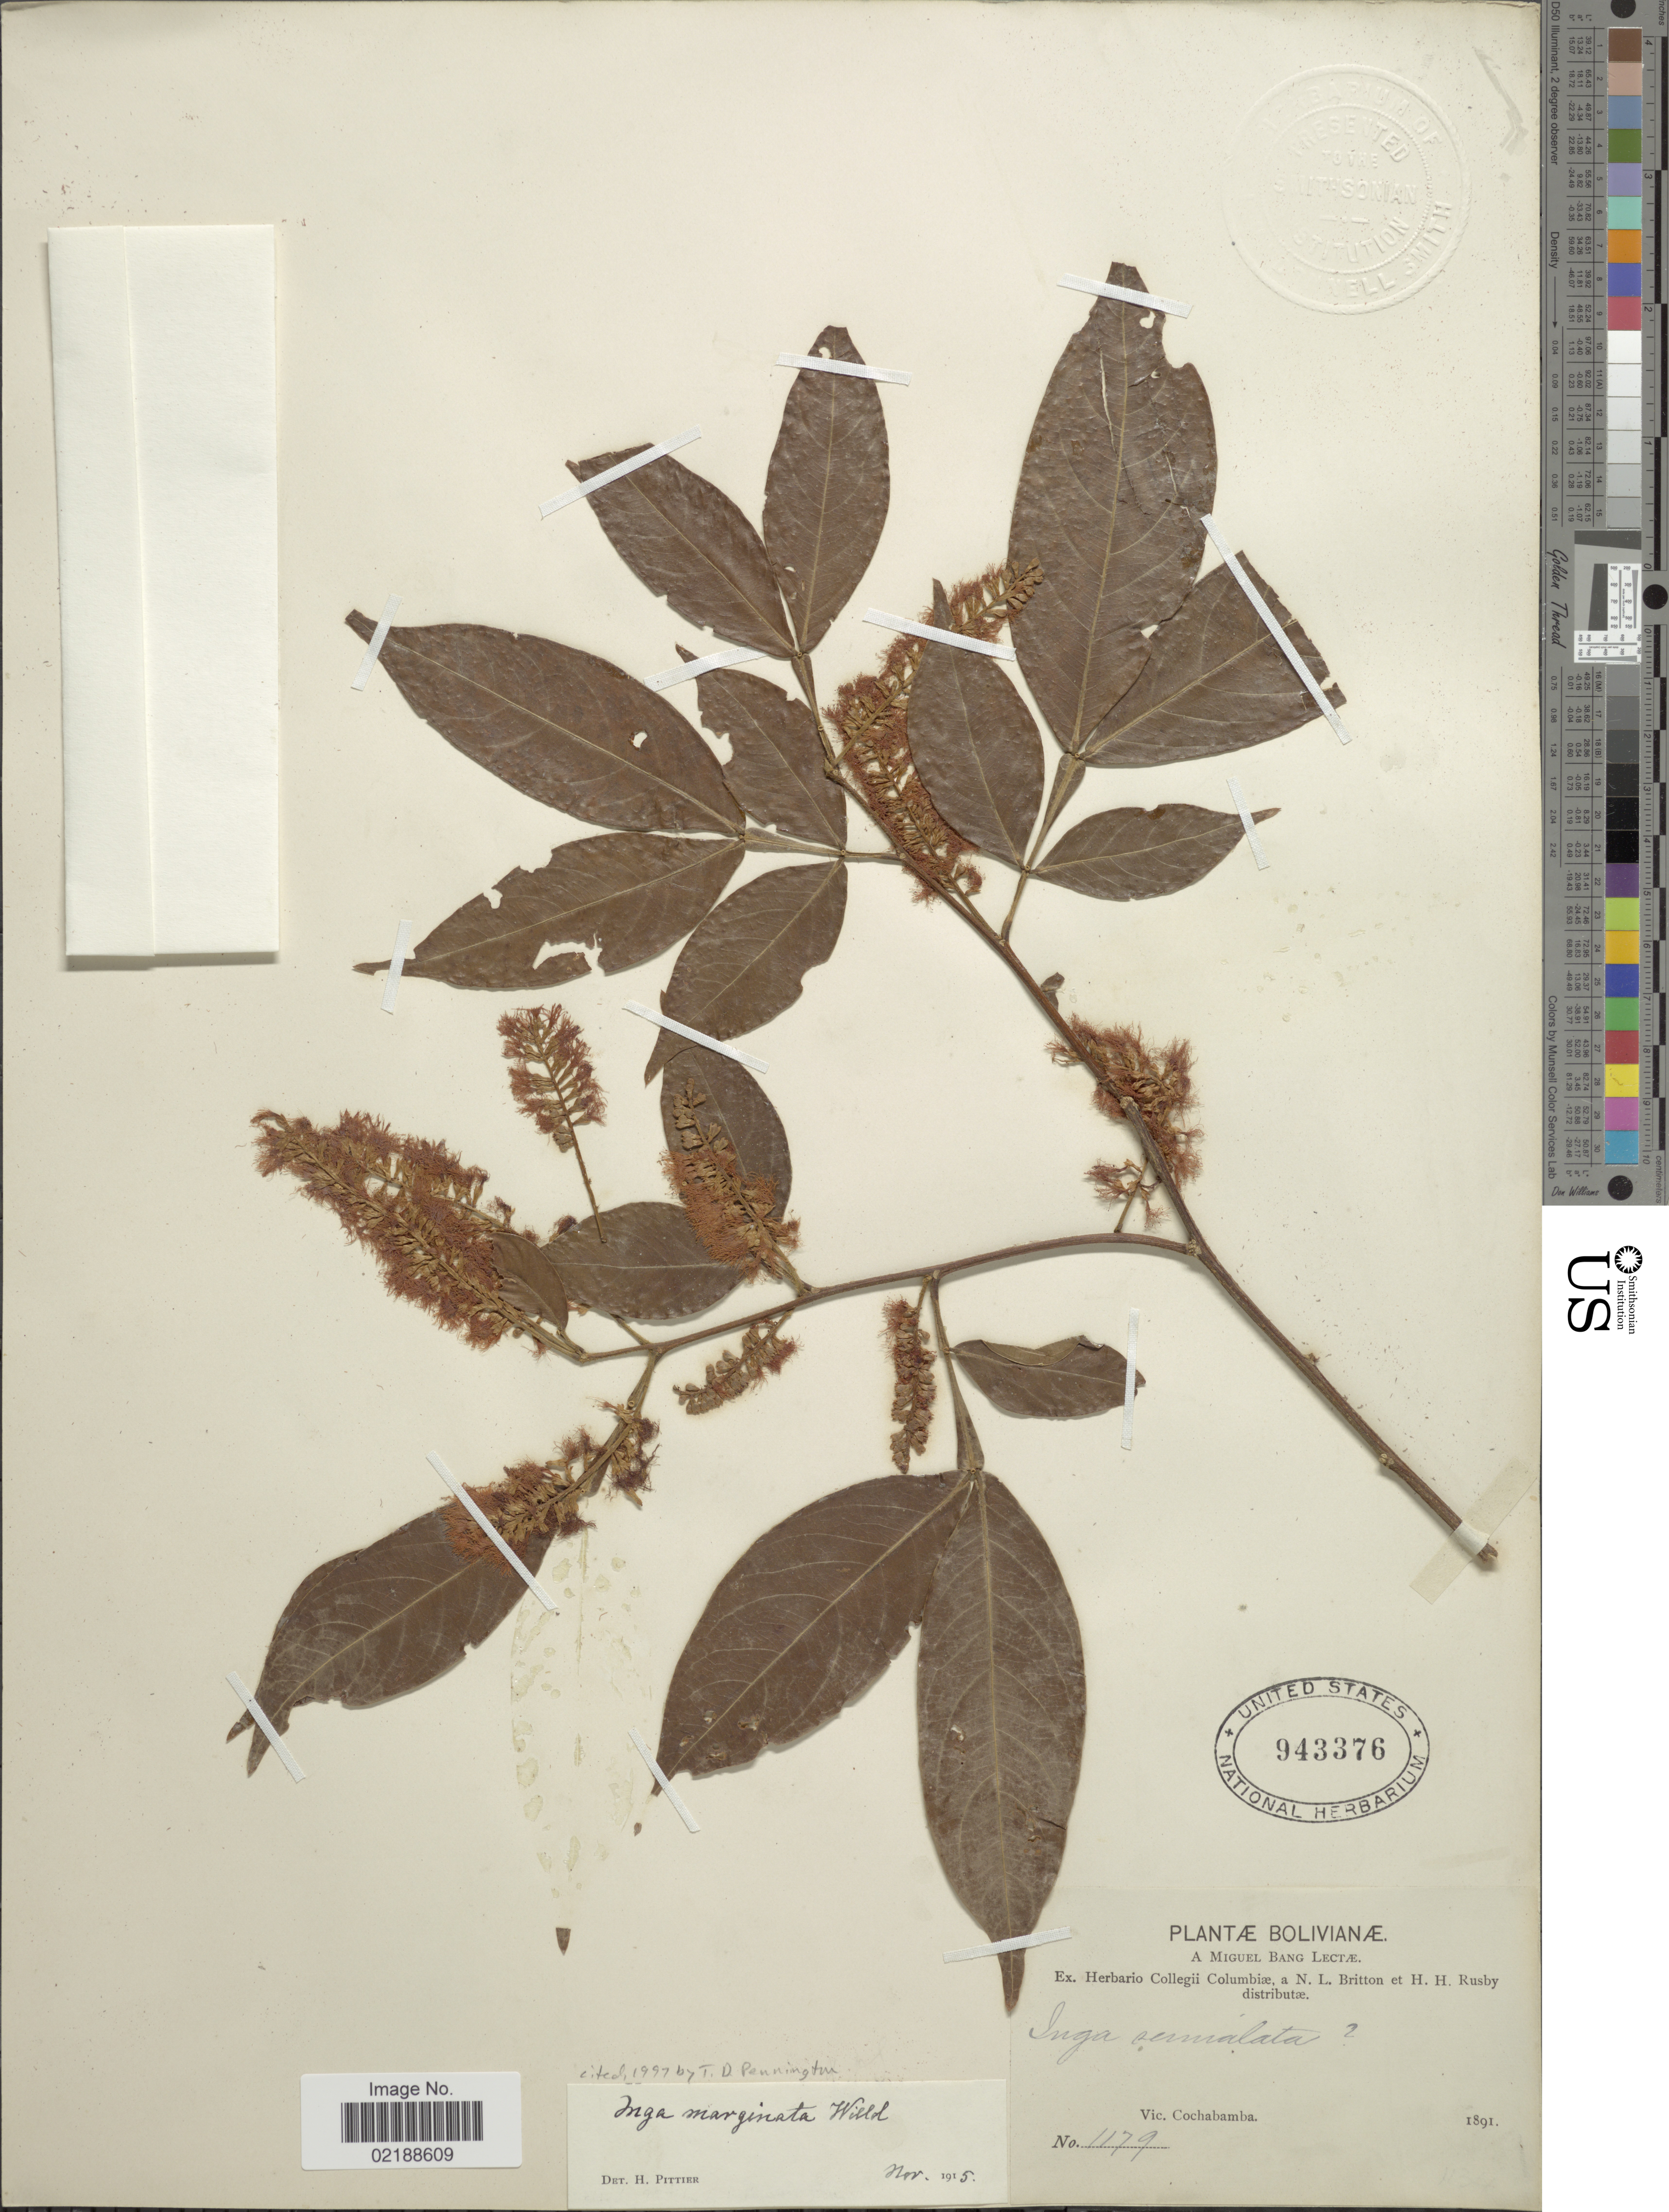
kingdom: Plantae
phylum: Tracheophyta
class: Magnoliopsida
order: Fabales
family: Fabaceae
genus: Inga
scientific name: Inga marginata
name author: Willd.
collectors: M. Bang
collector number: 1179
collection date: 1891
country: Bolivia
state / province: Cochabamba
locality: Vic Cochabamba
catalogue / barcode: US 943376